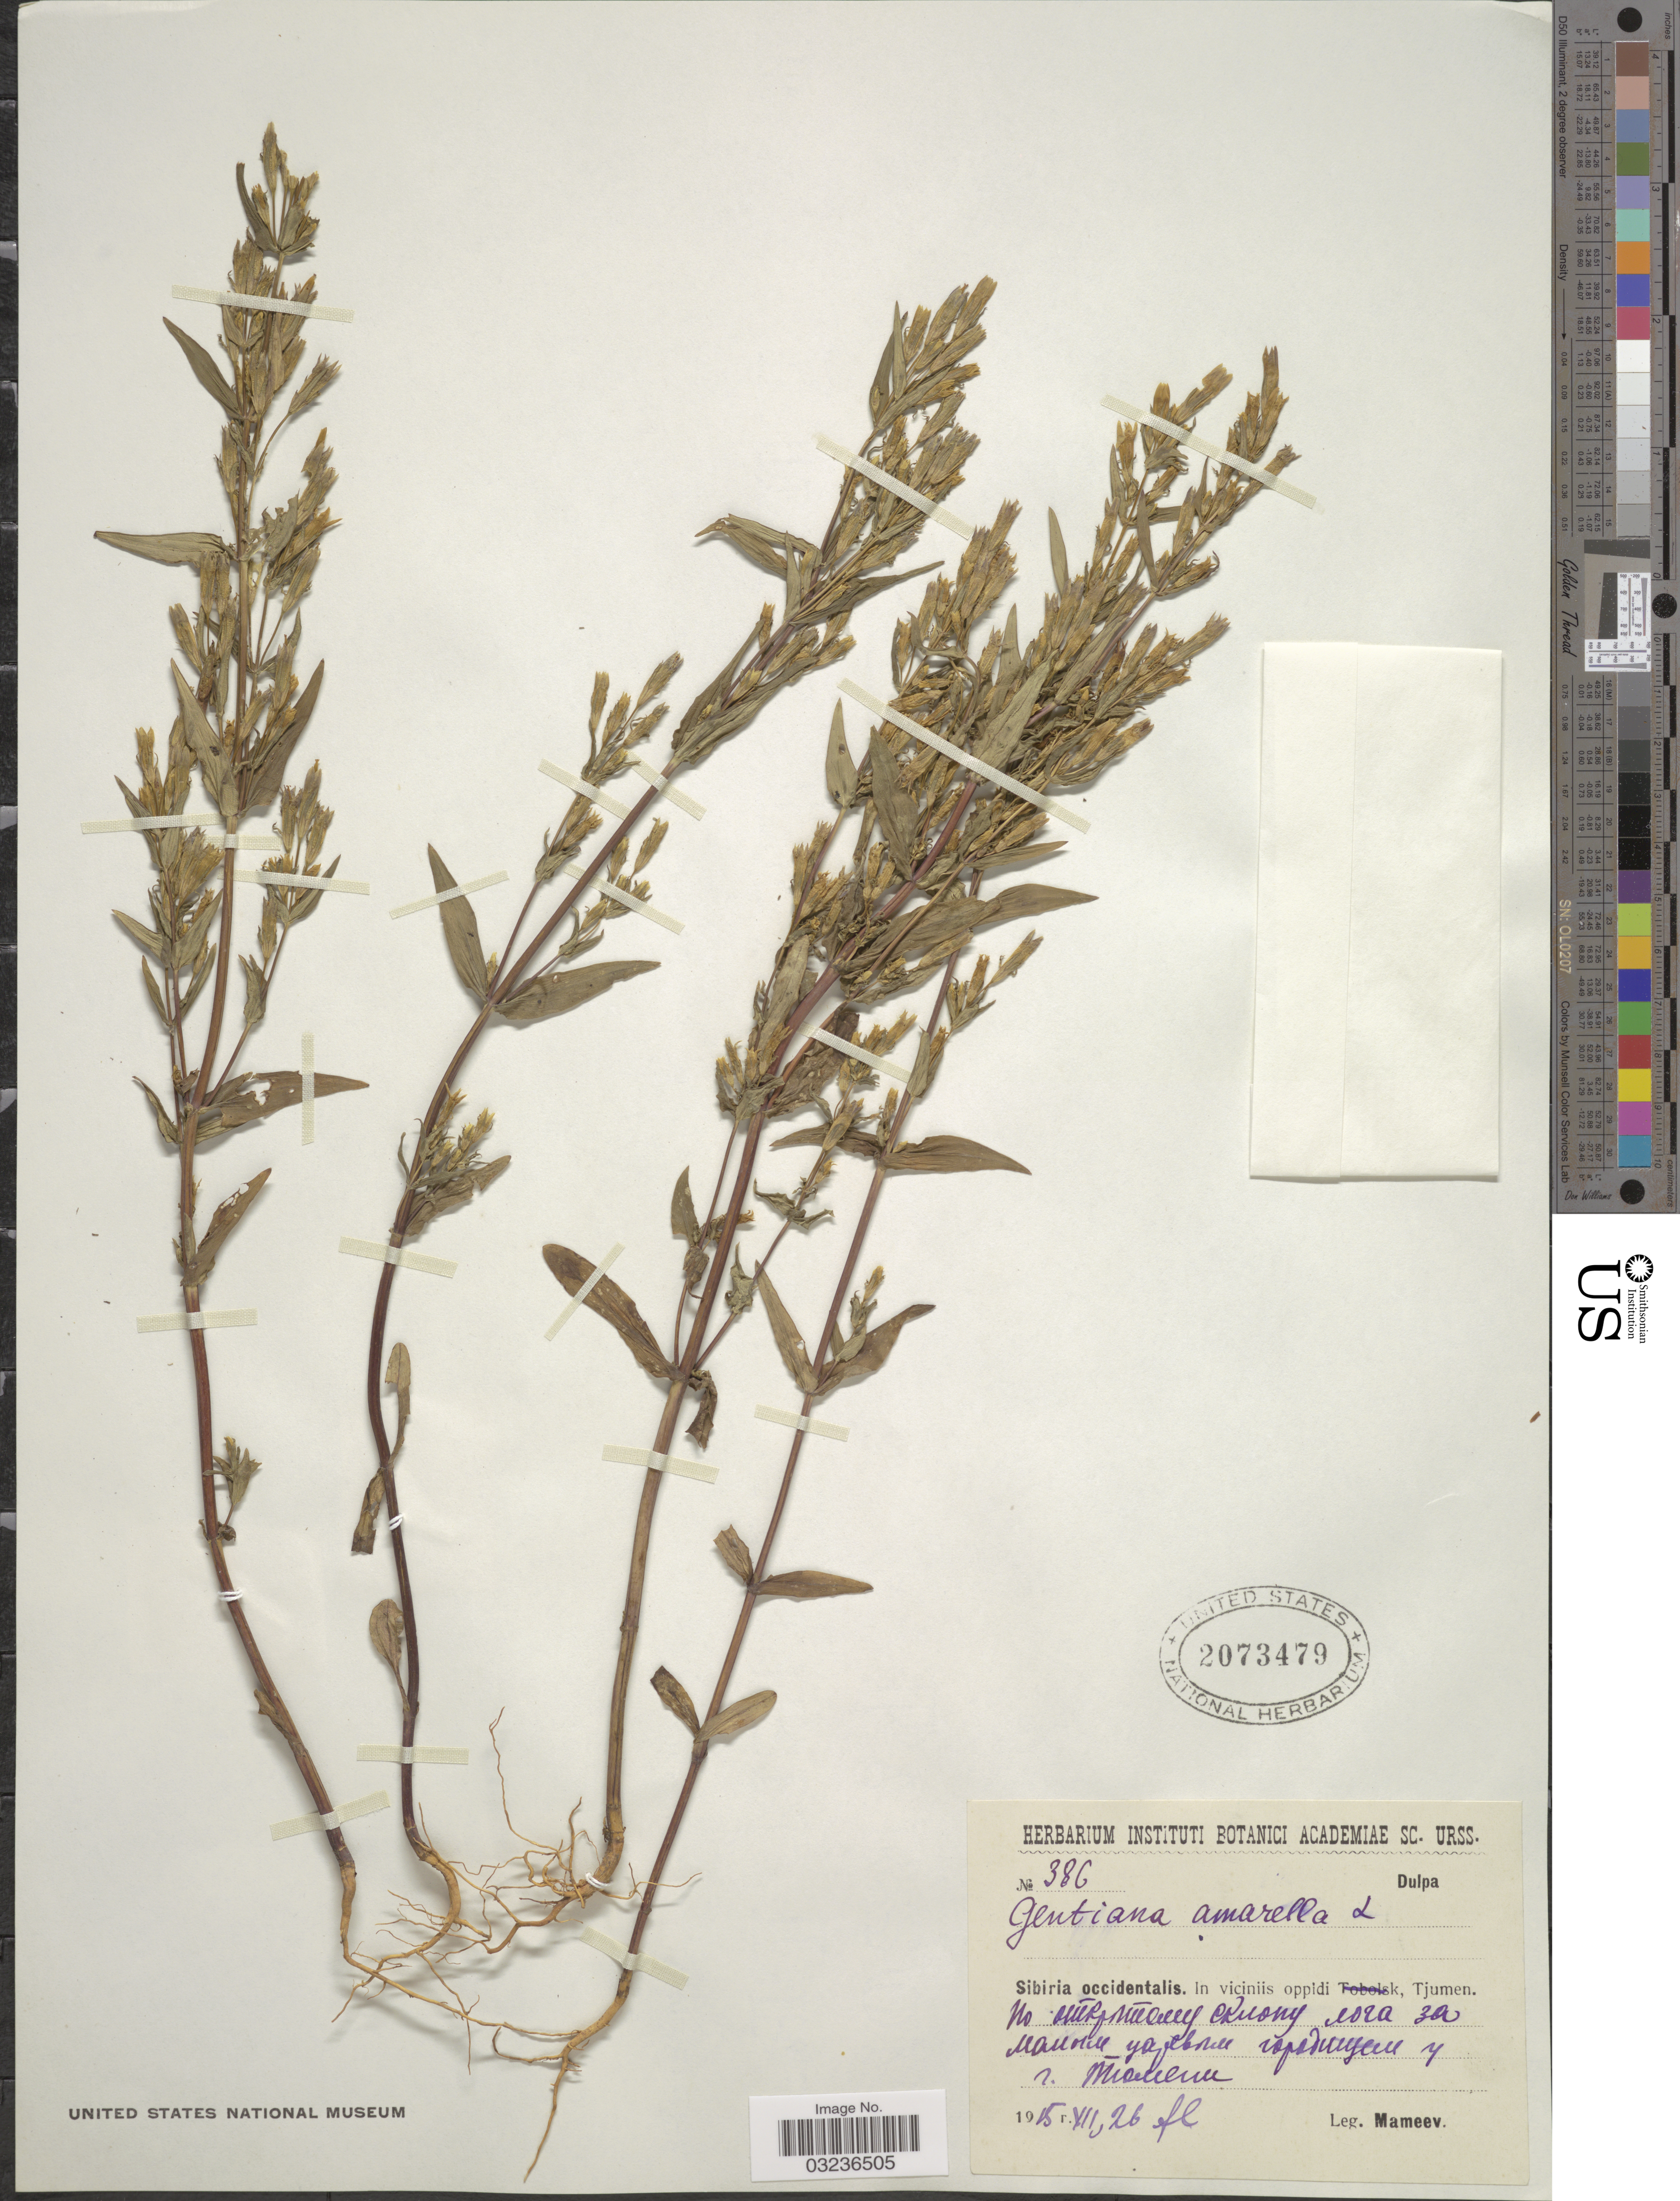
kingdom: Plantae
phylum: Tracheophyta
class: Magnoliopsida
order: Gentianales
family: Gentianaceae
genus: Gentiana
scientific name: Gentiana amarella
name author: L.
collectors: Mameev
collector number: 386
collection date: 1915-07-26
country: Russian Federation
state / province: Tyumen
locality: Sibiria occidentalis. In viciniis oppidi Tjumen. Near Tyumen.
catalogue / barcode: US 2073479